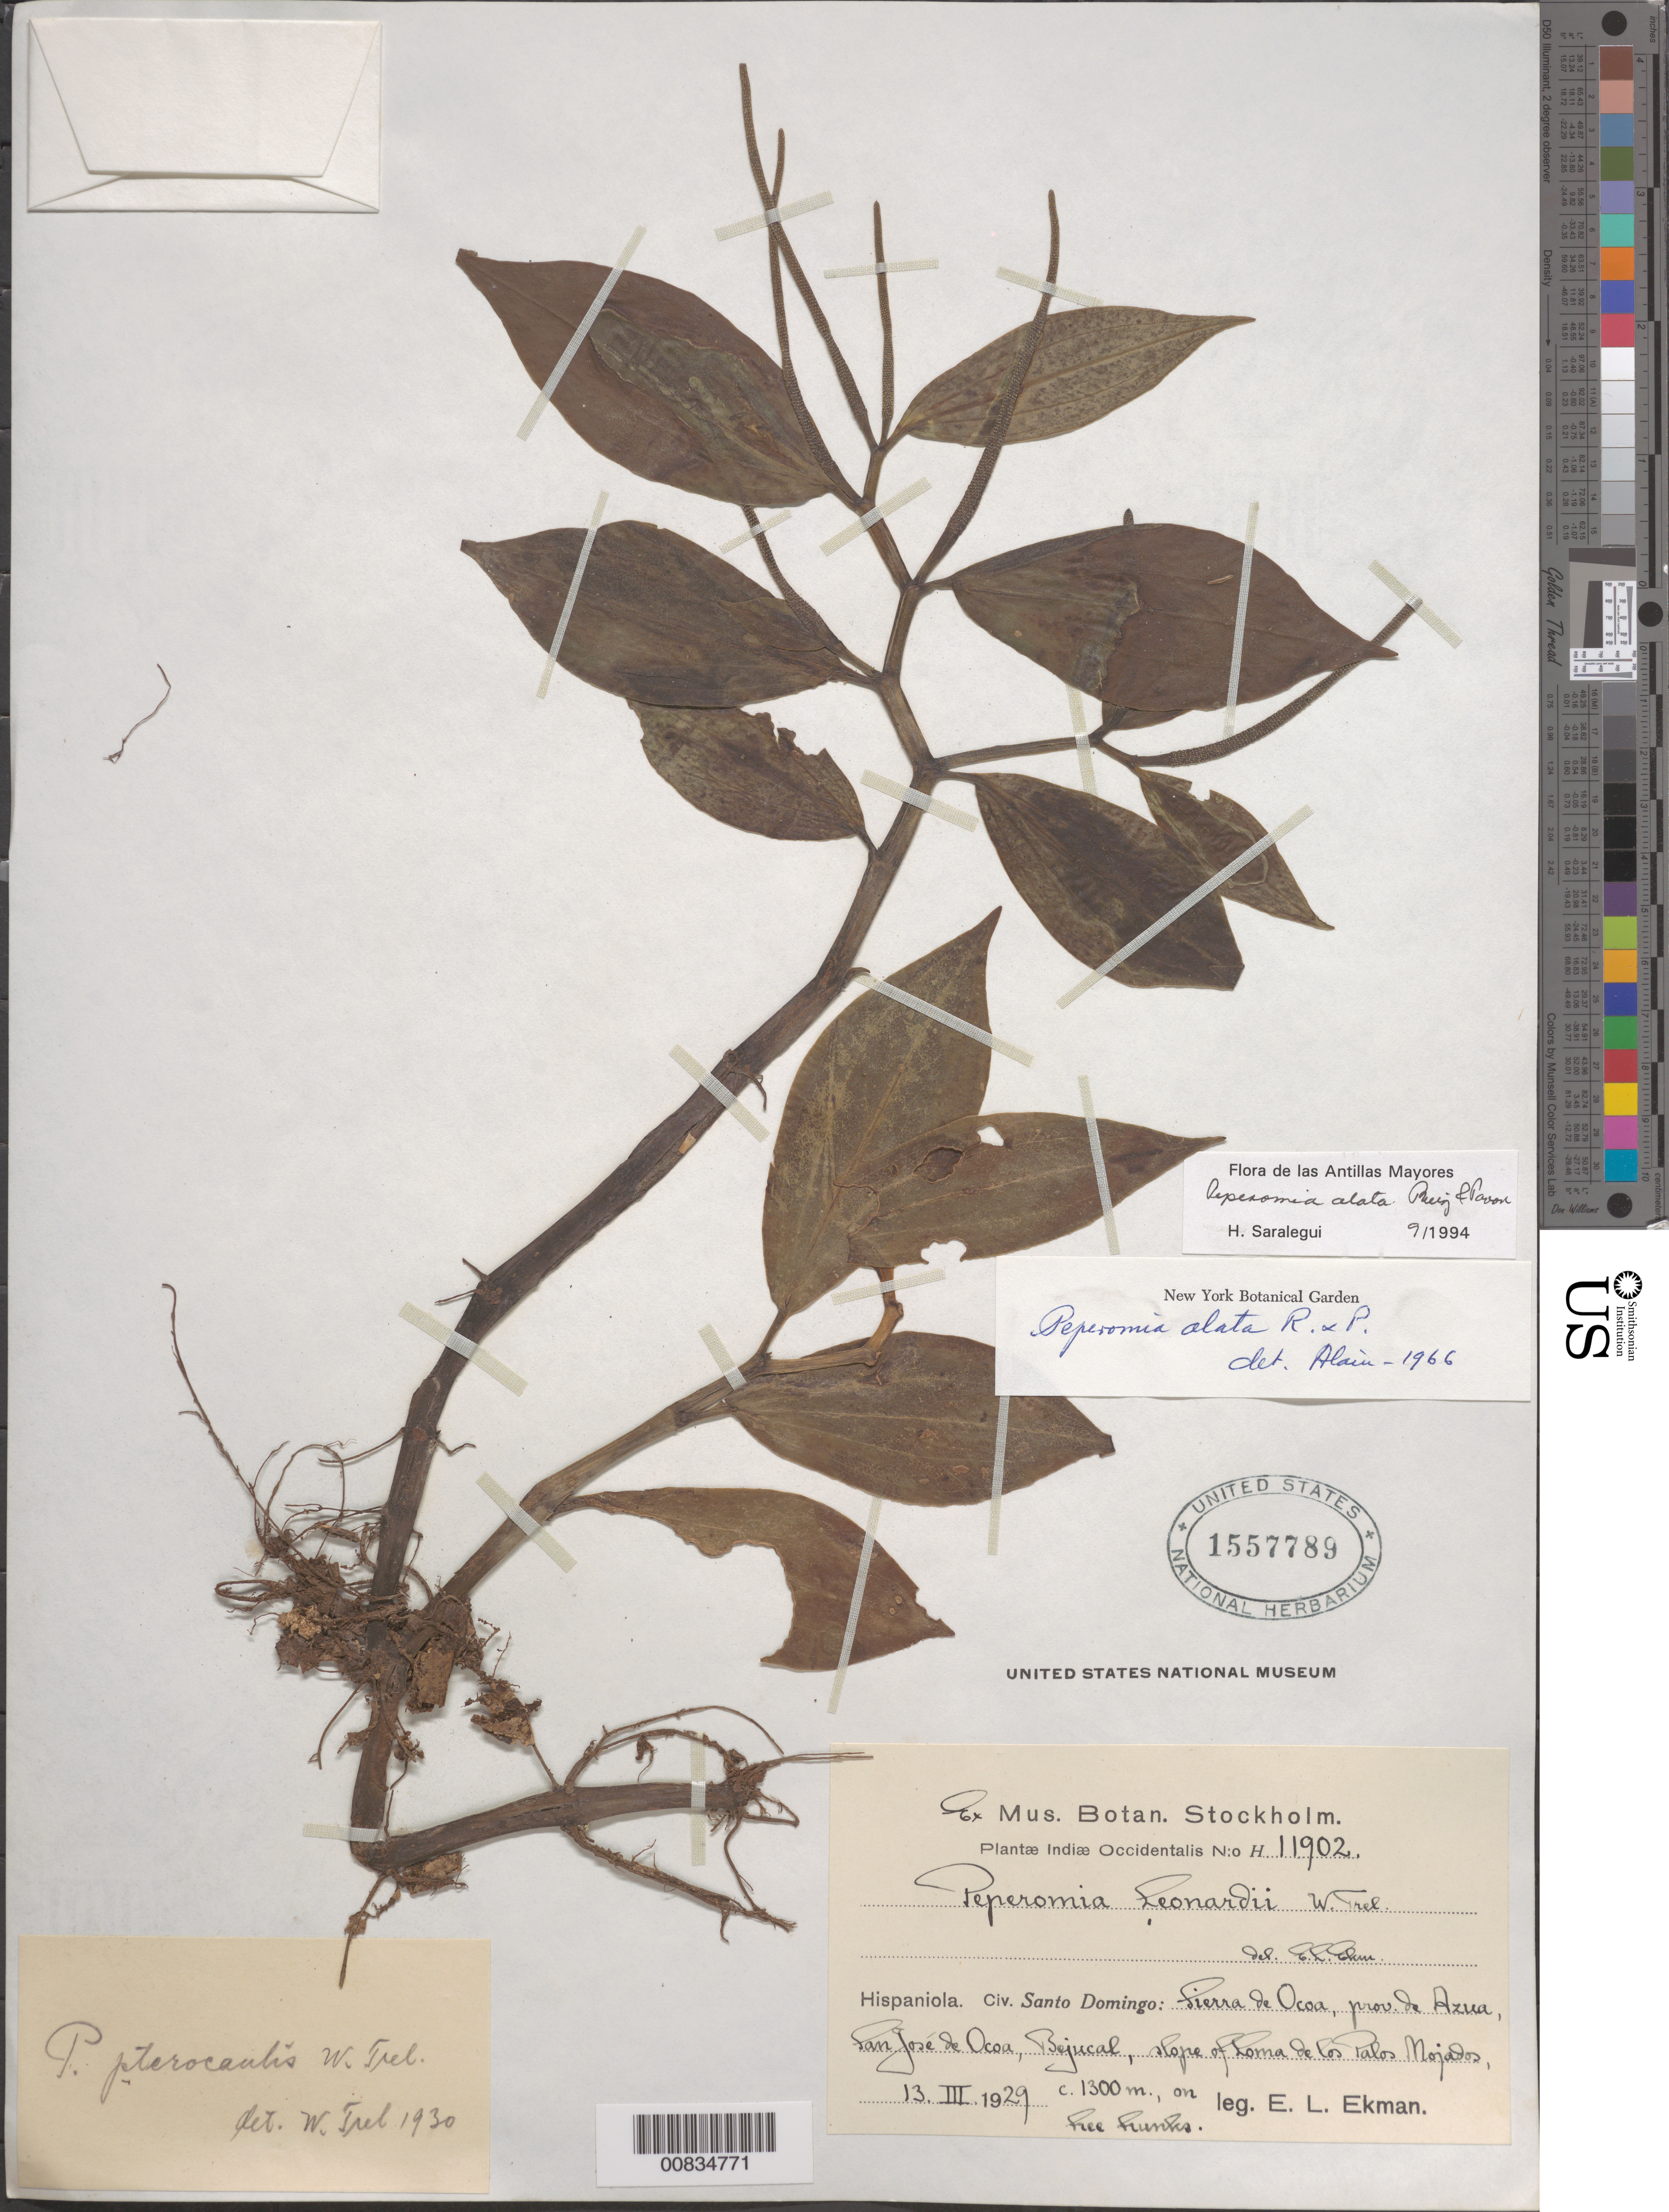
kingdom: Plantae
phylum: Tracheophyta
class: Magnoliopsida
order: Piperales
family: Piperaceae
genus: Peperomia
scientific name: Peperomia alata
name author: Ruiz & Pav.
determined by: Saralegui Boza, H., (HAJB), Jardin Botanico Nacional (Habana)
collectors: E. L. Ekman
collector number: H 11902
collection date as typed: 13 Mar 1929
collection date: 1929-03-13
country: Dominican Republic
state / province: Azua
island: Hispaniola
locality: Sierra de Ocoa, San José de Ocoa, Bejucal, slope of Loma de los Palos Mojados.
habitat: On tree trunks.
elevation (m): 1300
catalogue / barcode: US 1557789